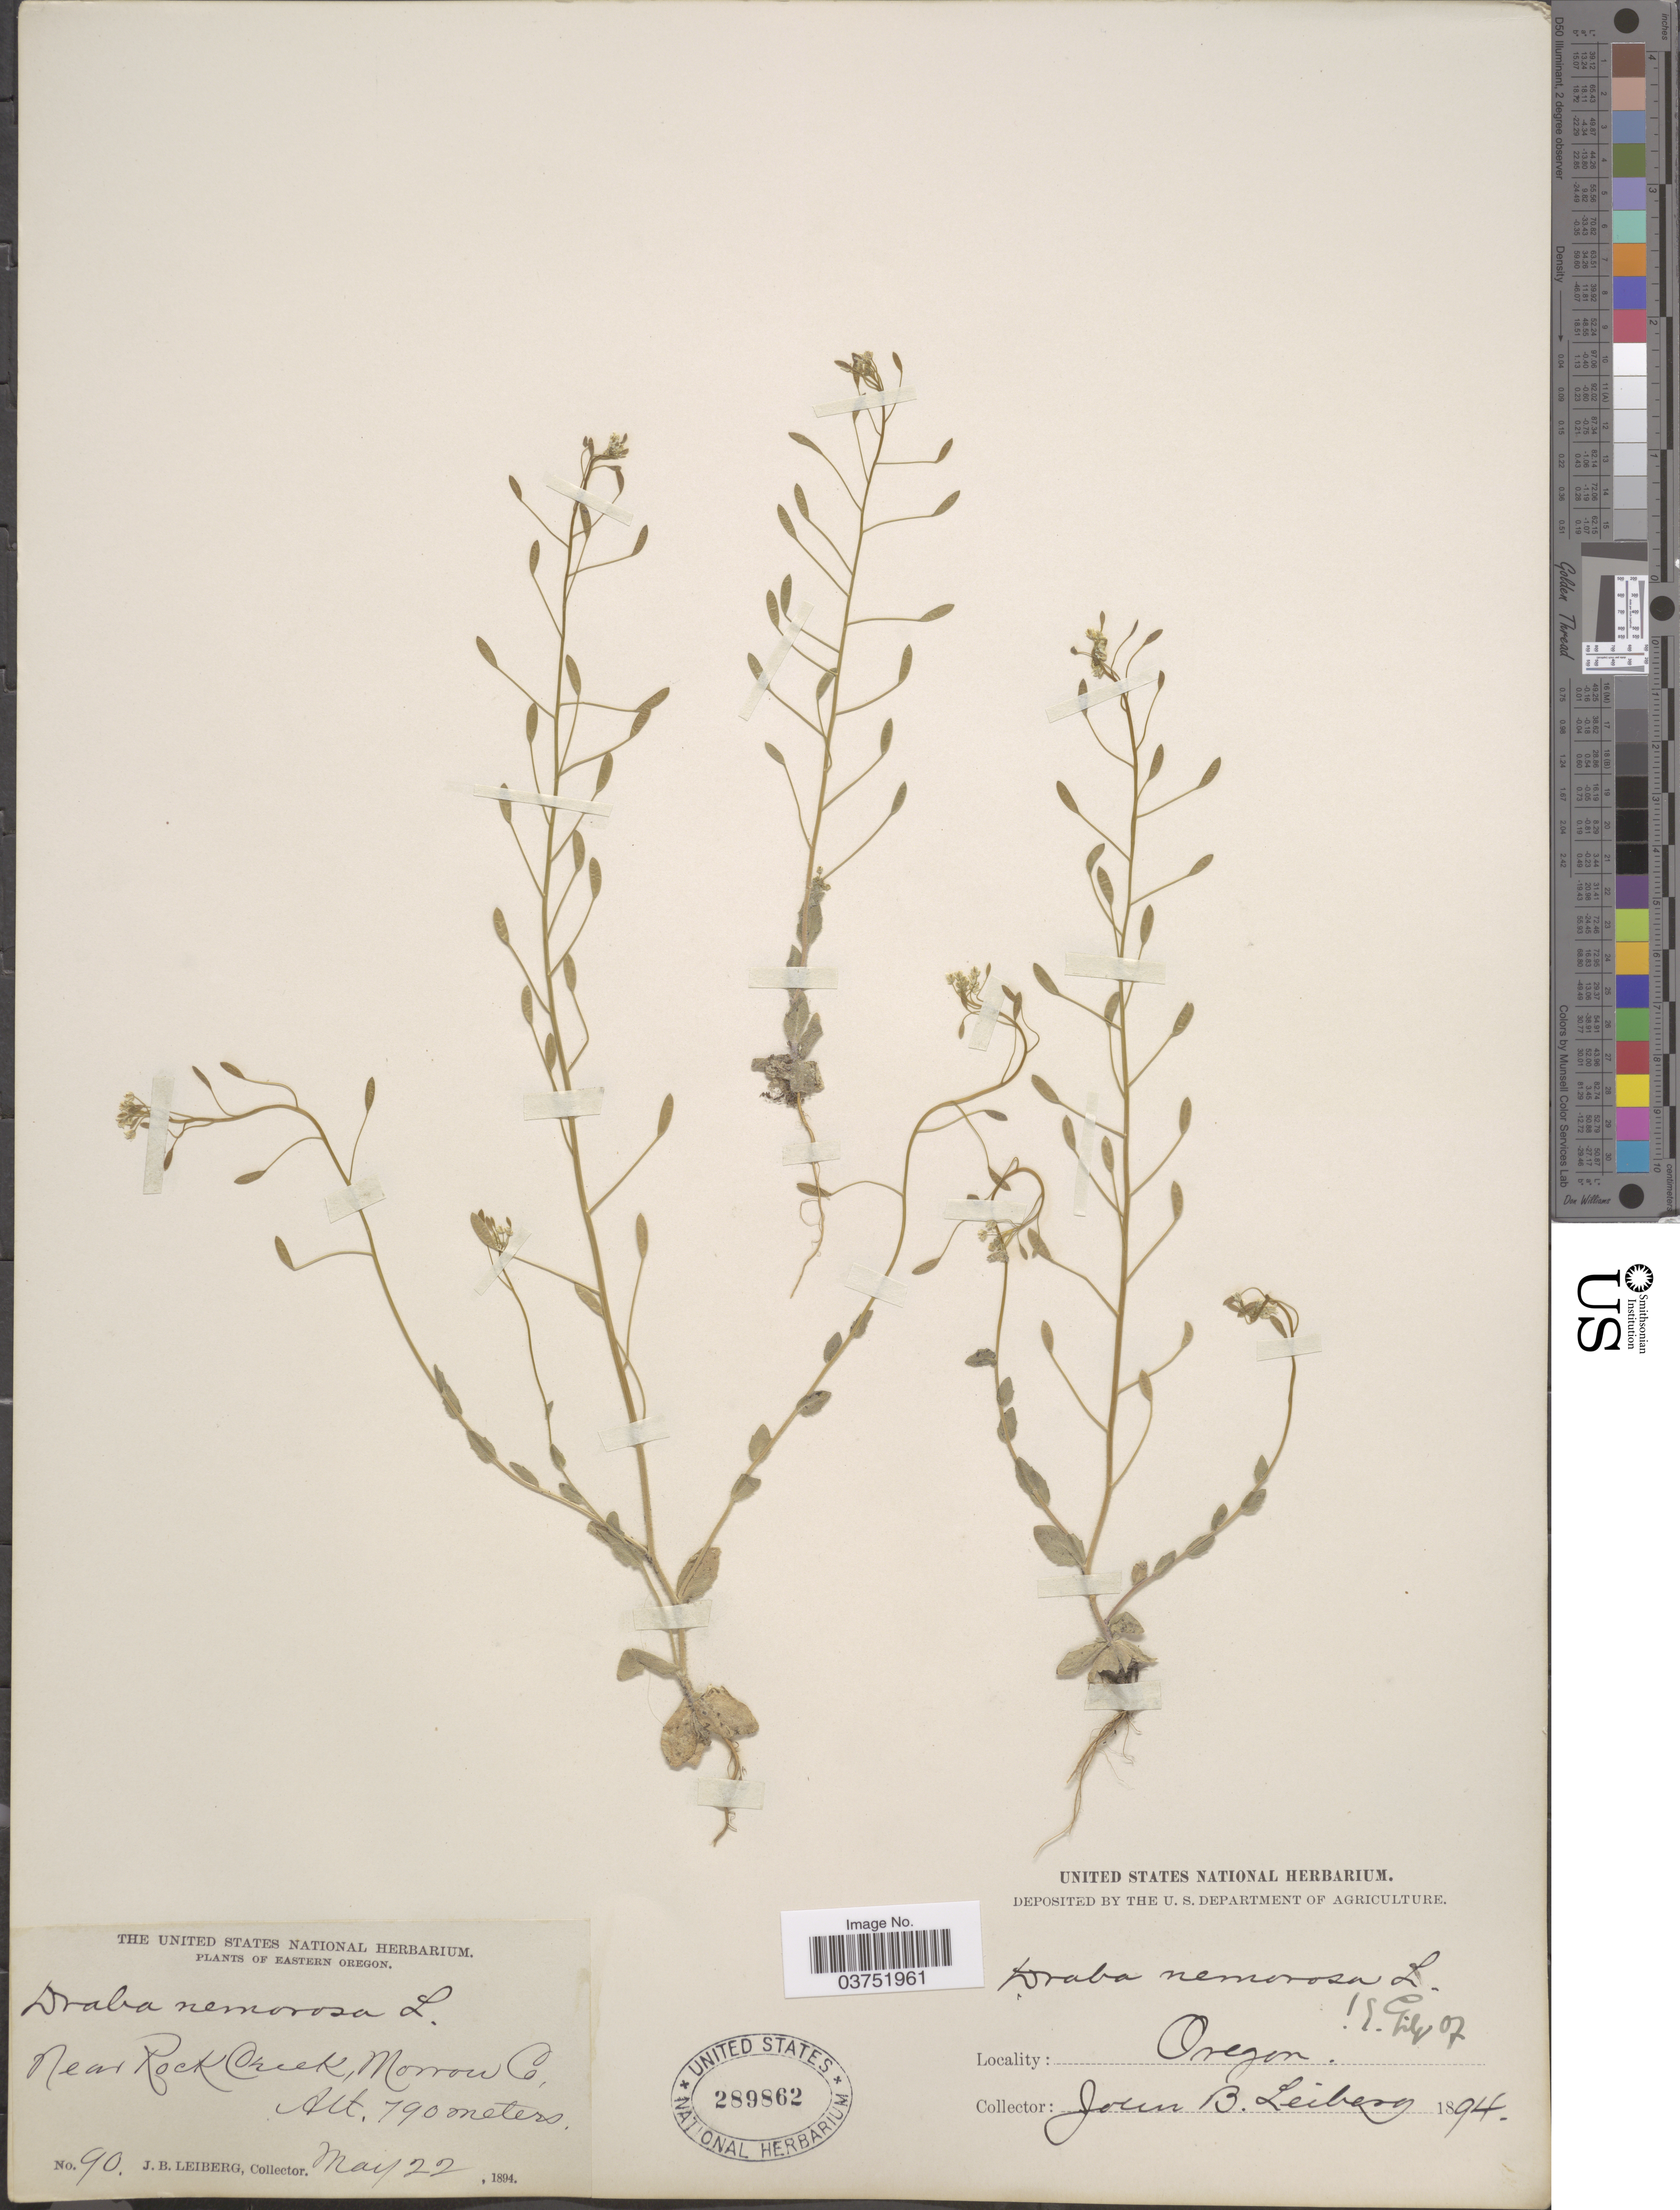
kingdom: Plantae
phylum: Tracheophyta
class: Magnoliopsida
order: Brassicales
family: Brassicaceae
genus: Draba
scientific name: Draba nemorosa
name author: L.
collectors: J. B. Leiberg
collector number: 90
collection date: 1894-05-22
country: United States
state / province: Oregon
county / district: Morrow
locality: Eatern Oregon. Near Rock Creek, Morrow Co.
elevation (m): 790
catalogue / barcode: US 289862